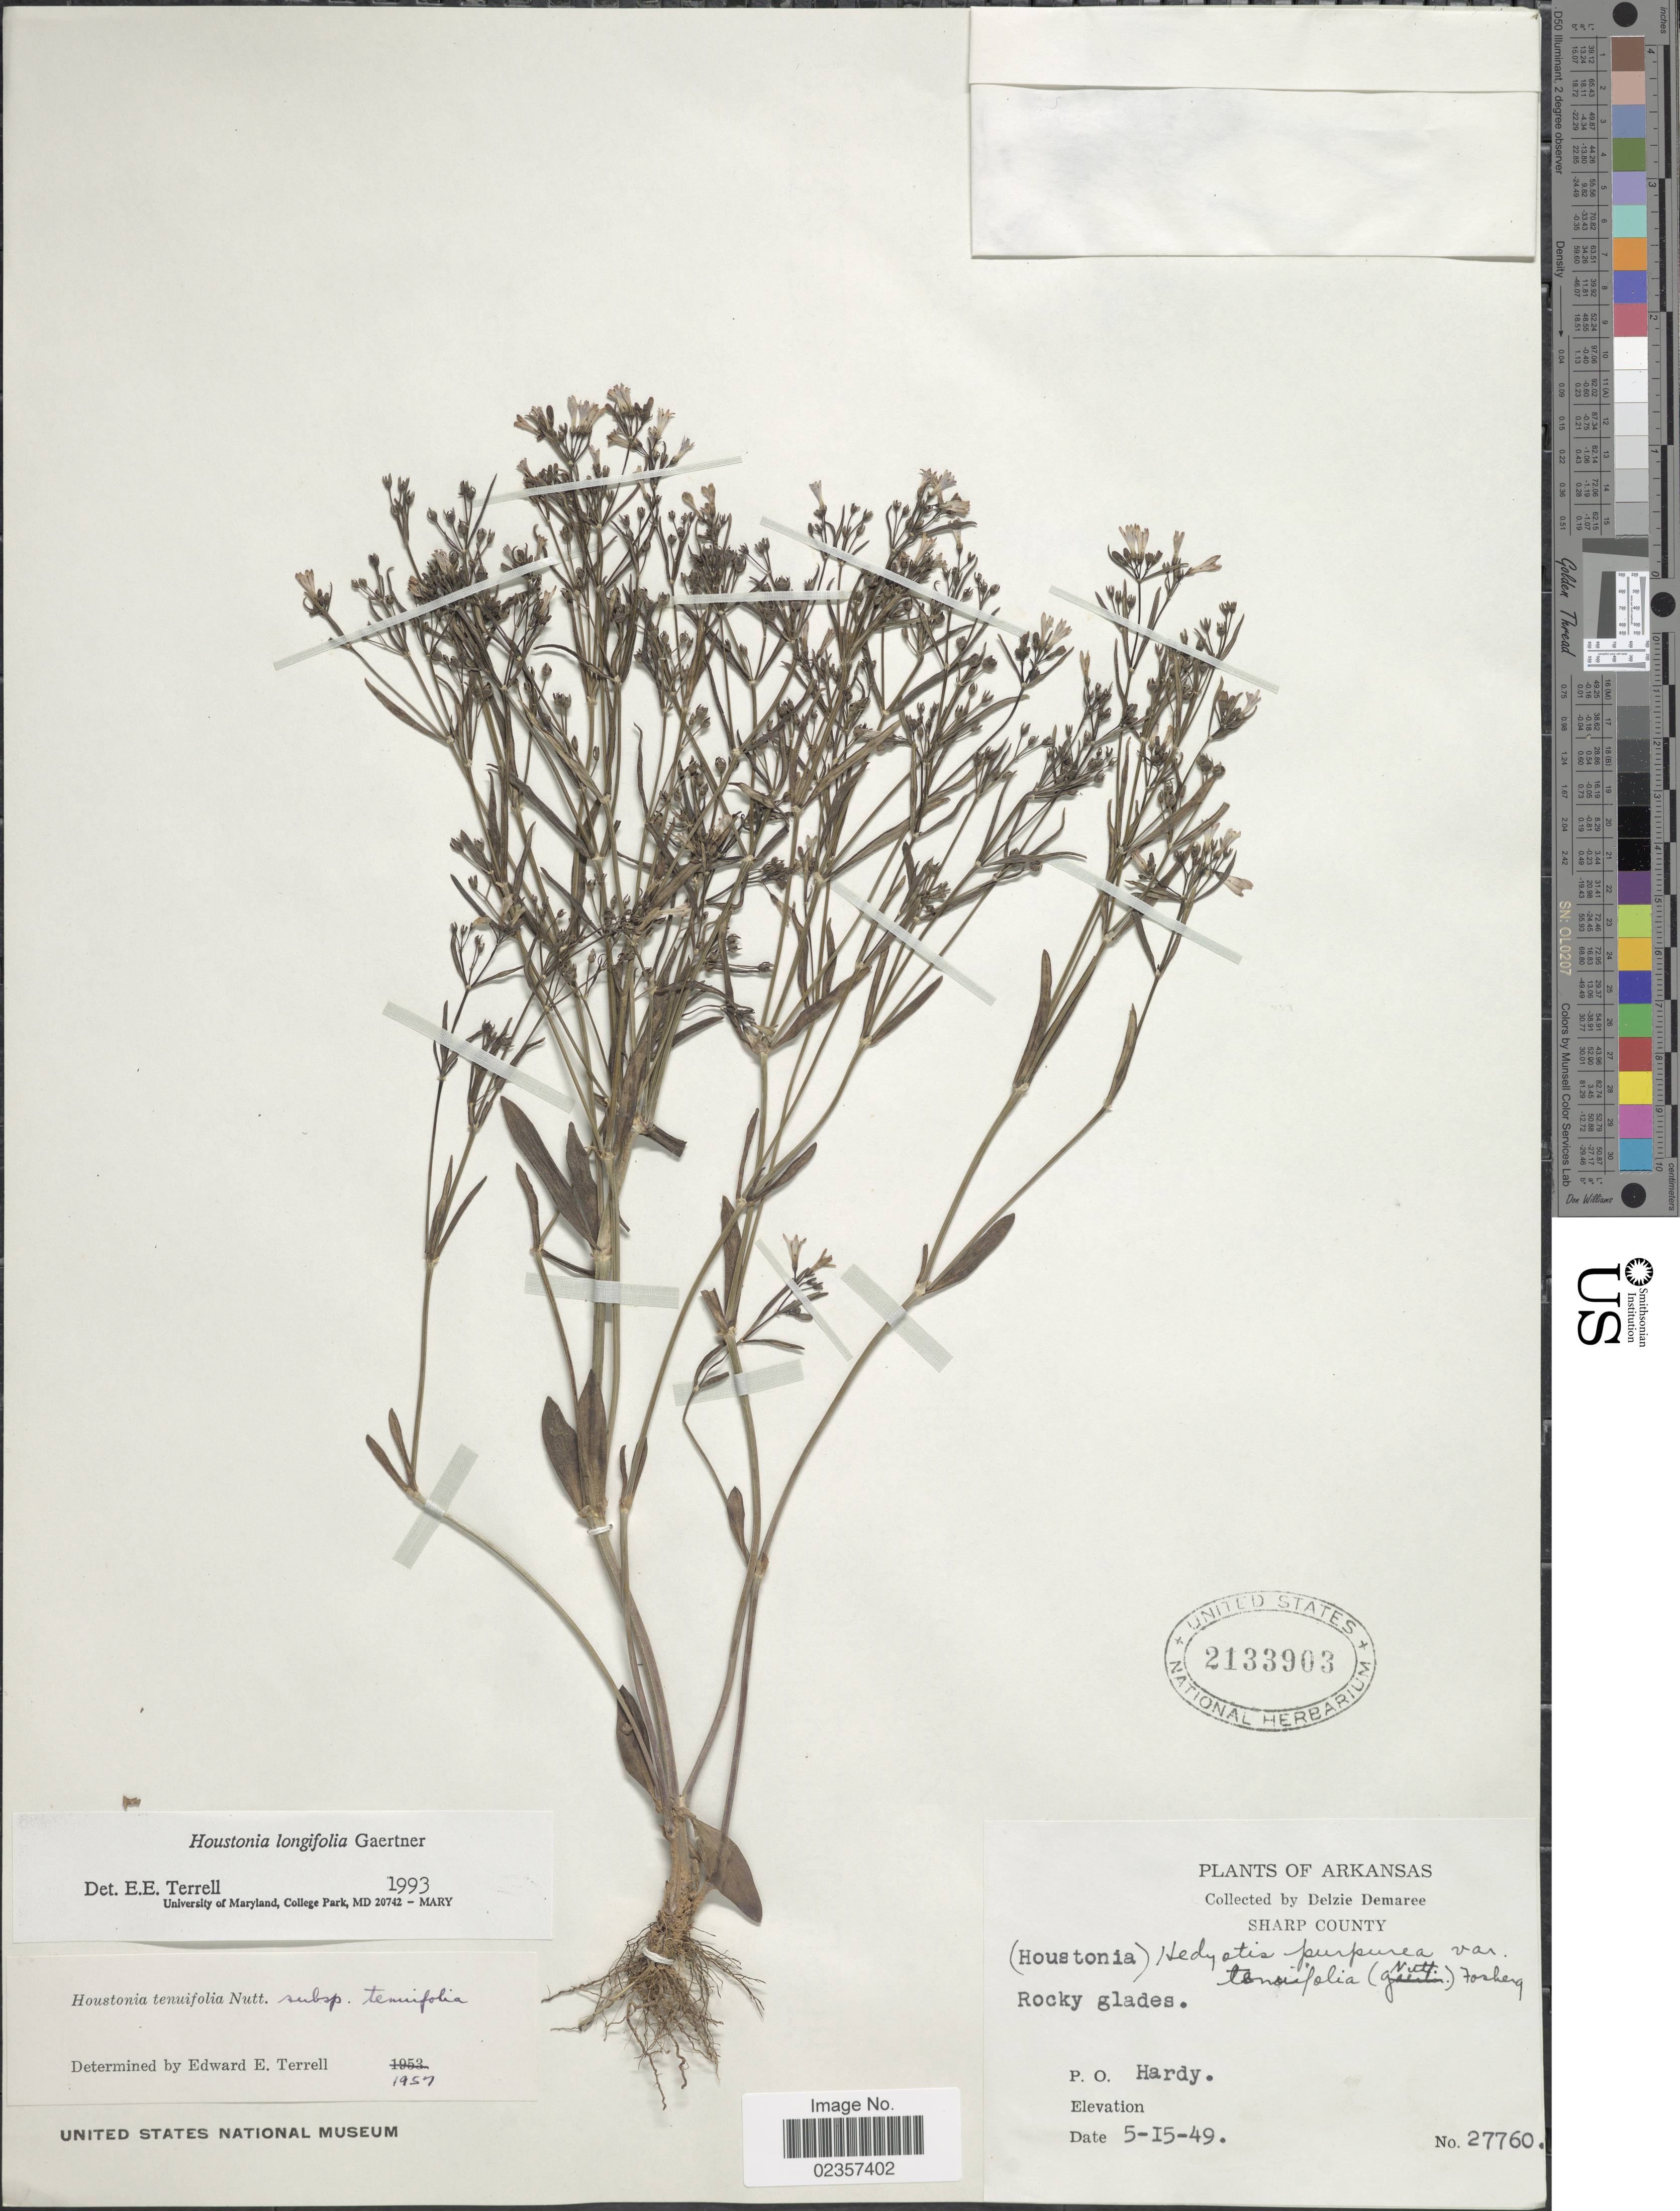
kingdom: Plantae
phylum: Tracheophyta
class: Magnoliopsida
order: Gentianales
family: Rubiaceae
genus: Houstonia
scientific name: Houstonia longifolia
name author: Gaertn.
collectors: D. Demaree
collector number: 27760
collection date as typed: Transcribed d/m/y: 15/5/49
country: United States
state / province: Arkansas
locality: Sharp County. P.O. Hardy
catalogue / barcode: US 2133903